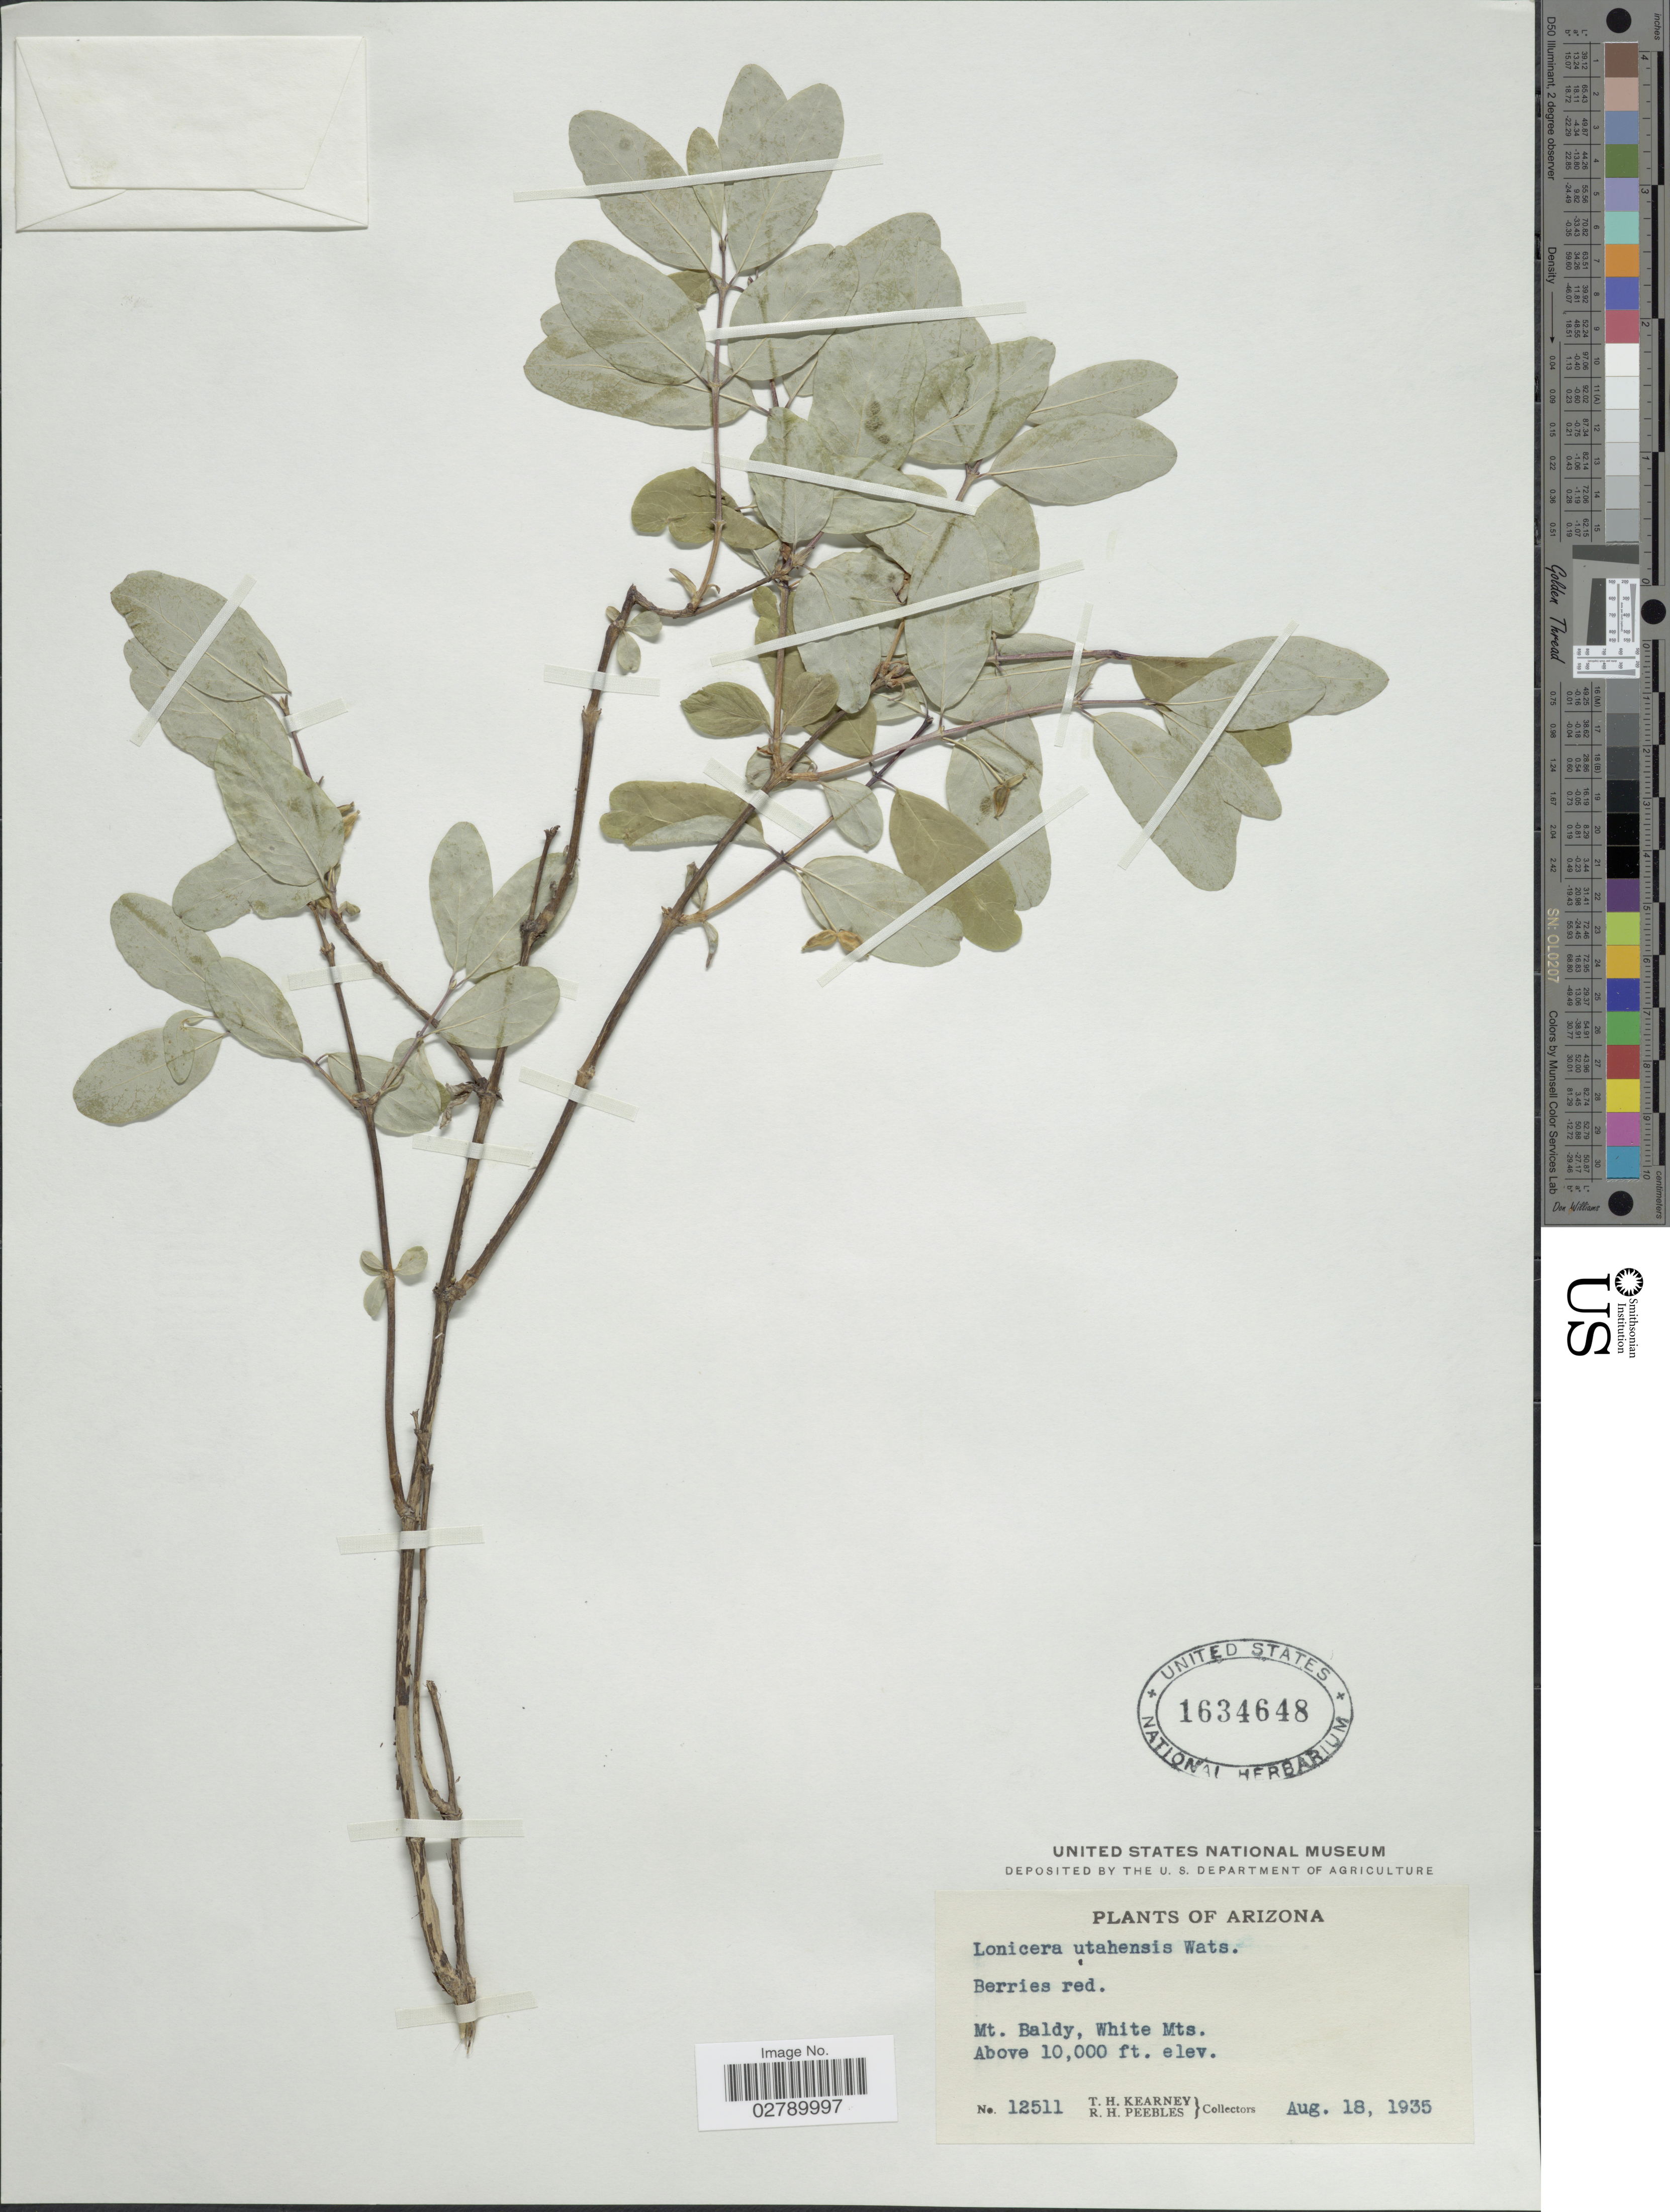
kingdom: Plantae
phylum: Tracheophyta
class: Magnoliopsida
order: Dipsacales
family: Caprifoliaceae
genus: Lonicera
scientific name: Lonicera utahensis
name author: S. Watson in C. King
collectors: T. H. Kearney & R. H. Peebles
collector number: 12511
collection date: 1935-08-18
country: United States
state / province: Arizona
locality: Mt. Baldy, White Mts.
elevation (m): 3048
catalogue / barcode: US 1634648